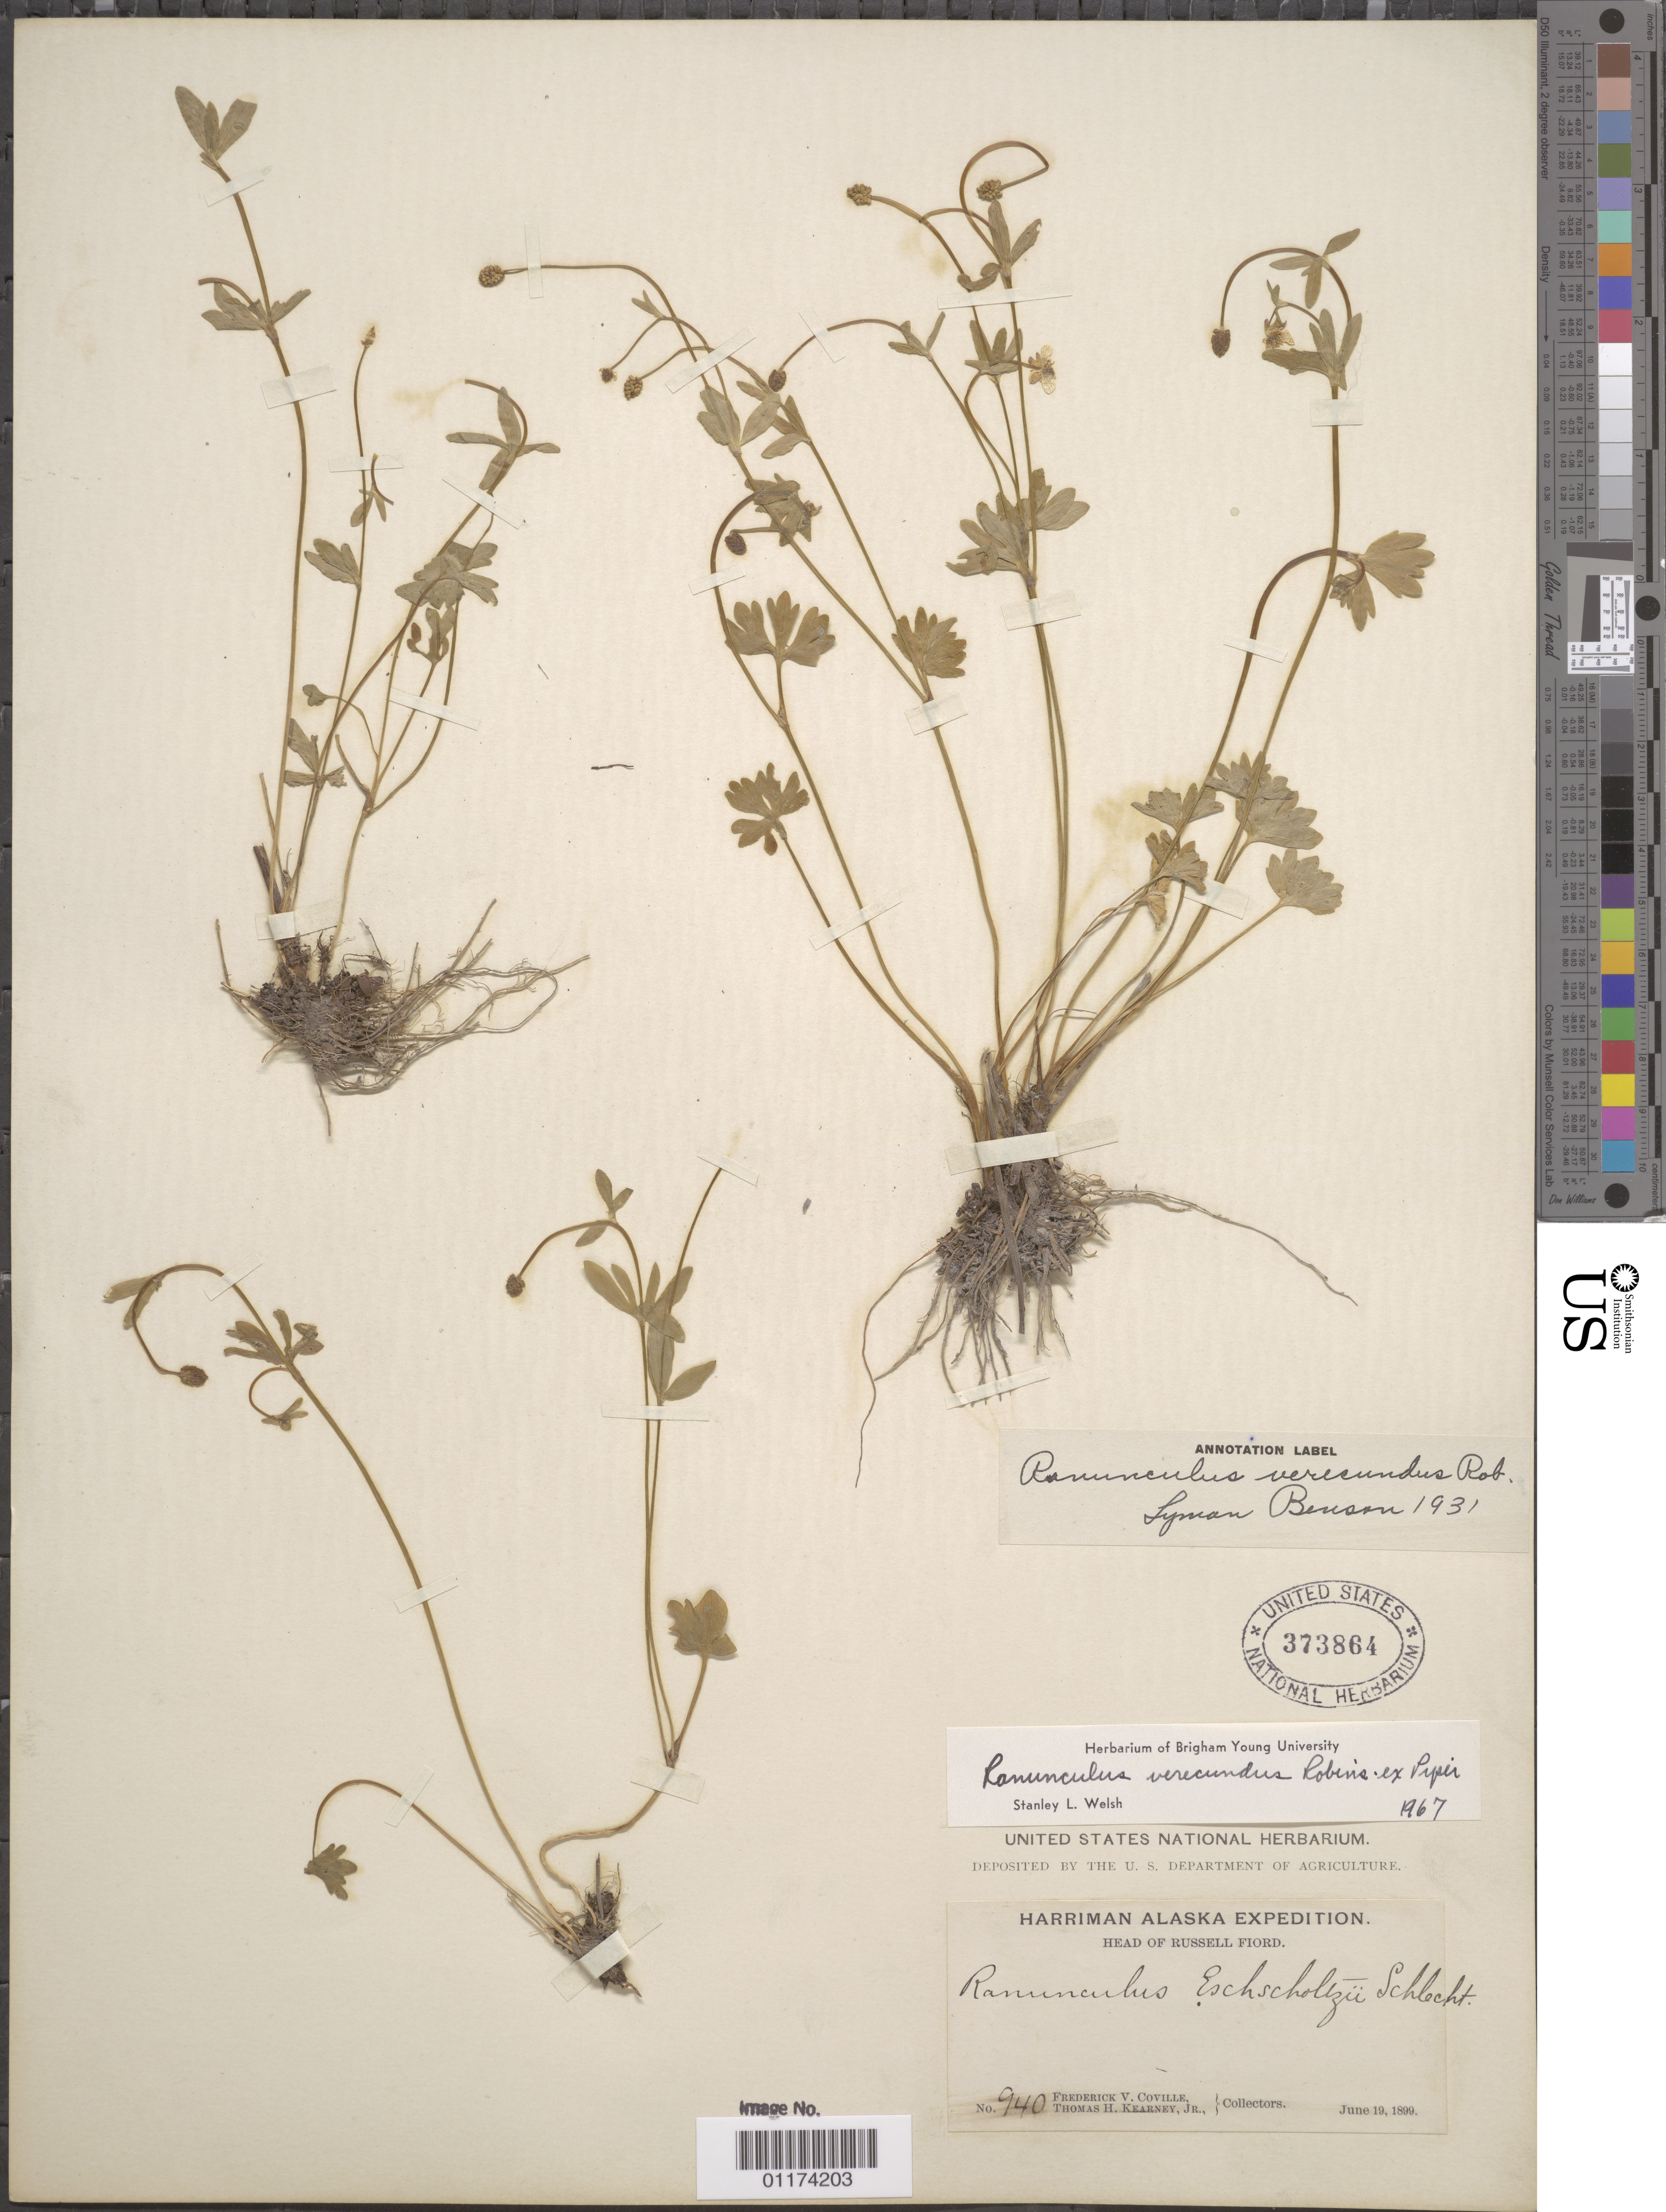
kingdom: Plantae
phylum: Tracheophyta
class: Magnoliopsida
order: Ranunculales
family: Ranunculaceae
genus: Ranunculus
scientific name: Ranunculus verecundus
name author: B.L. Rob.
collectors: F. V. Coville & T. H. Kearney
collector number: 940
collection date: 1899-06-19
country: United States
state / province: Alaska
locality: Head of Russell Fiord.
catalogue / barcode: US 373864